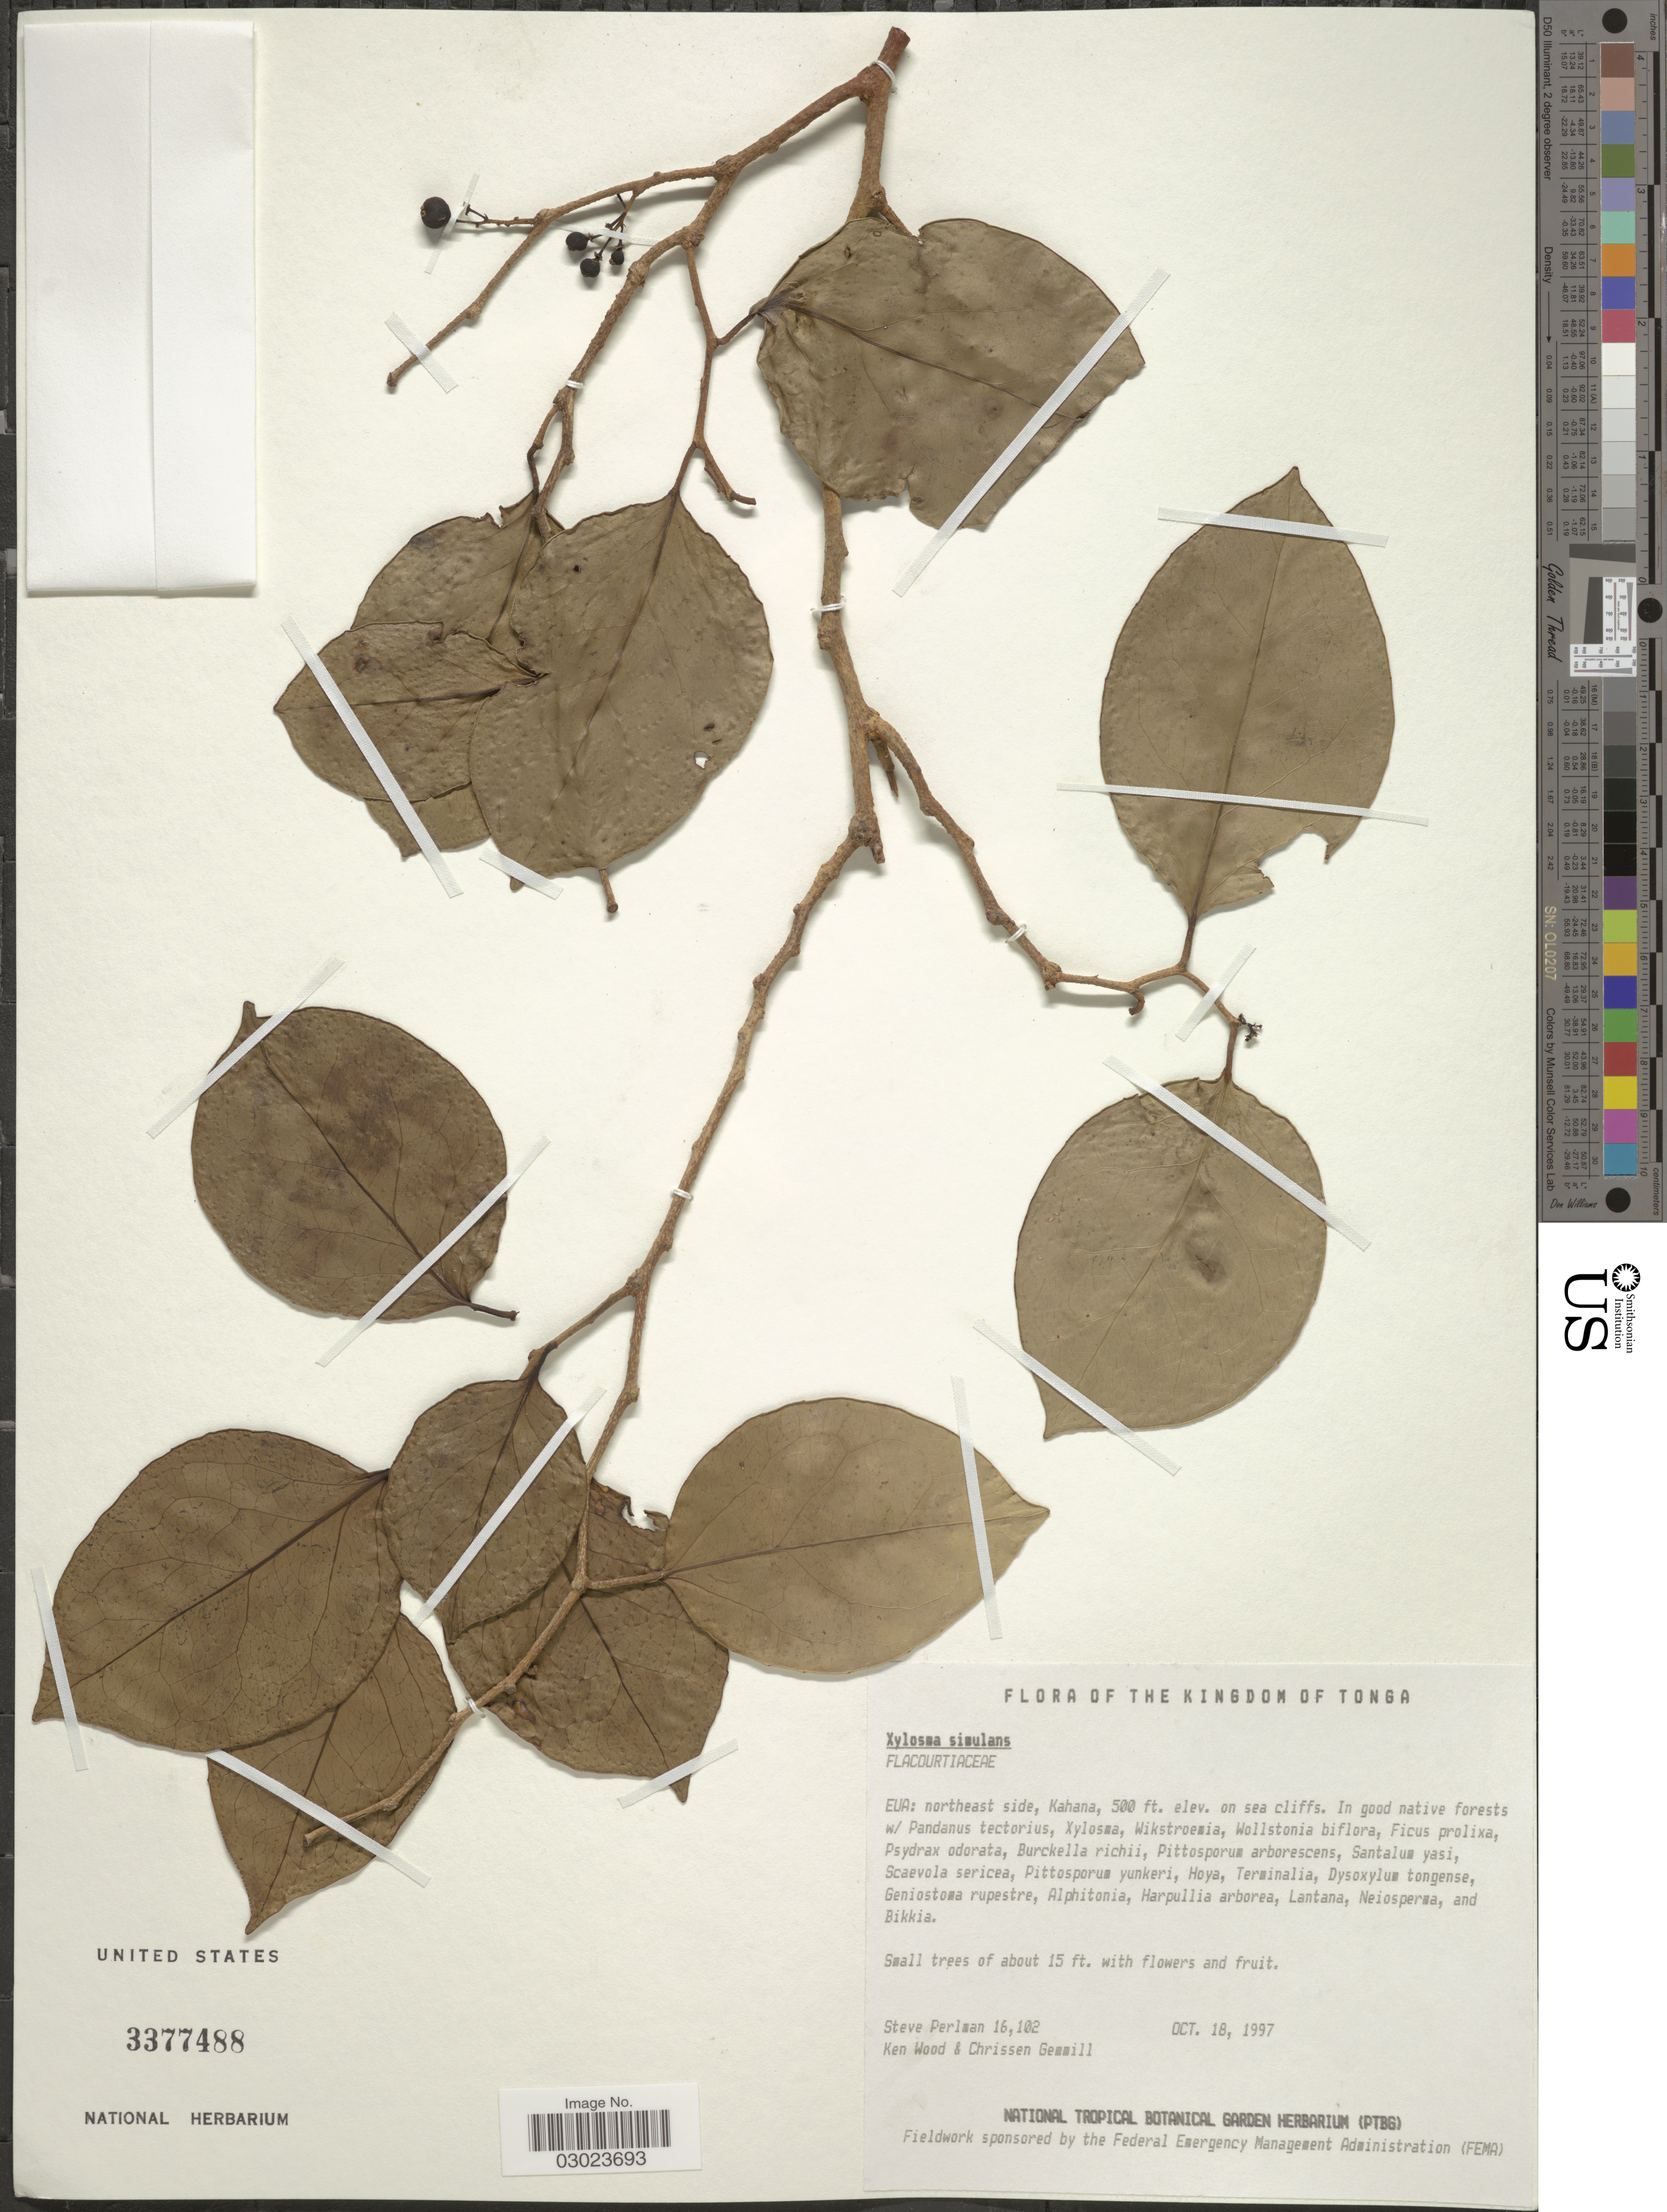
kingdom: Plantae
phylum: Tracheophyta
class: Magnoliopsida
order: Malpighiales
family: Salicaceae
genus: Xylosma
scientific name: Xylosma simulans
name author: A.C. Sm.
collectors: S. Perlman, K. Wood & C. Gemmill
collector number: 16102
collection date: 1997-10-18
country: Tonga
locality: The Kingdom of Tonga. Eua: northeast side, Kahana.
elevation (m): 152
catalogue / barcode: US 3377488